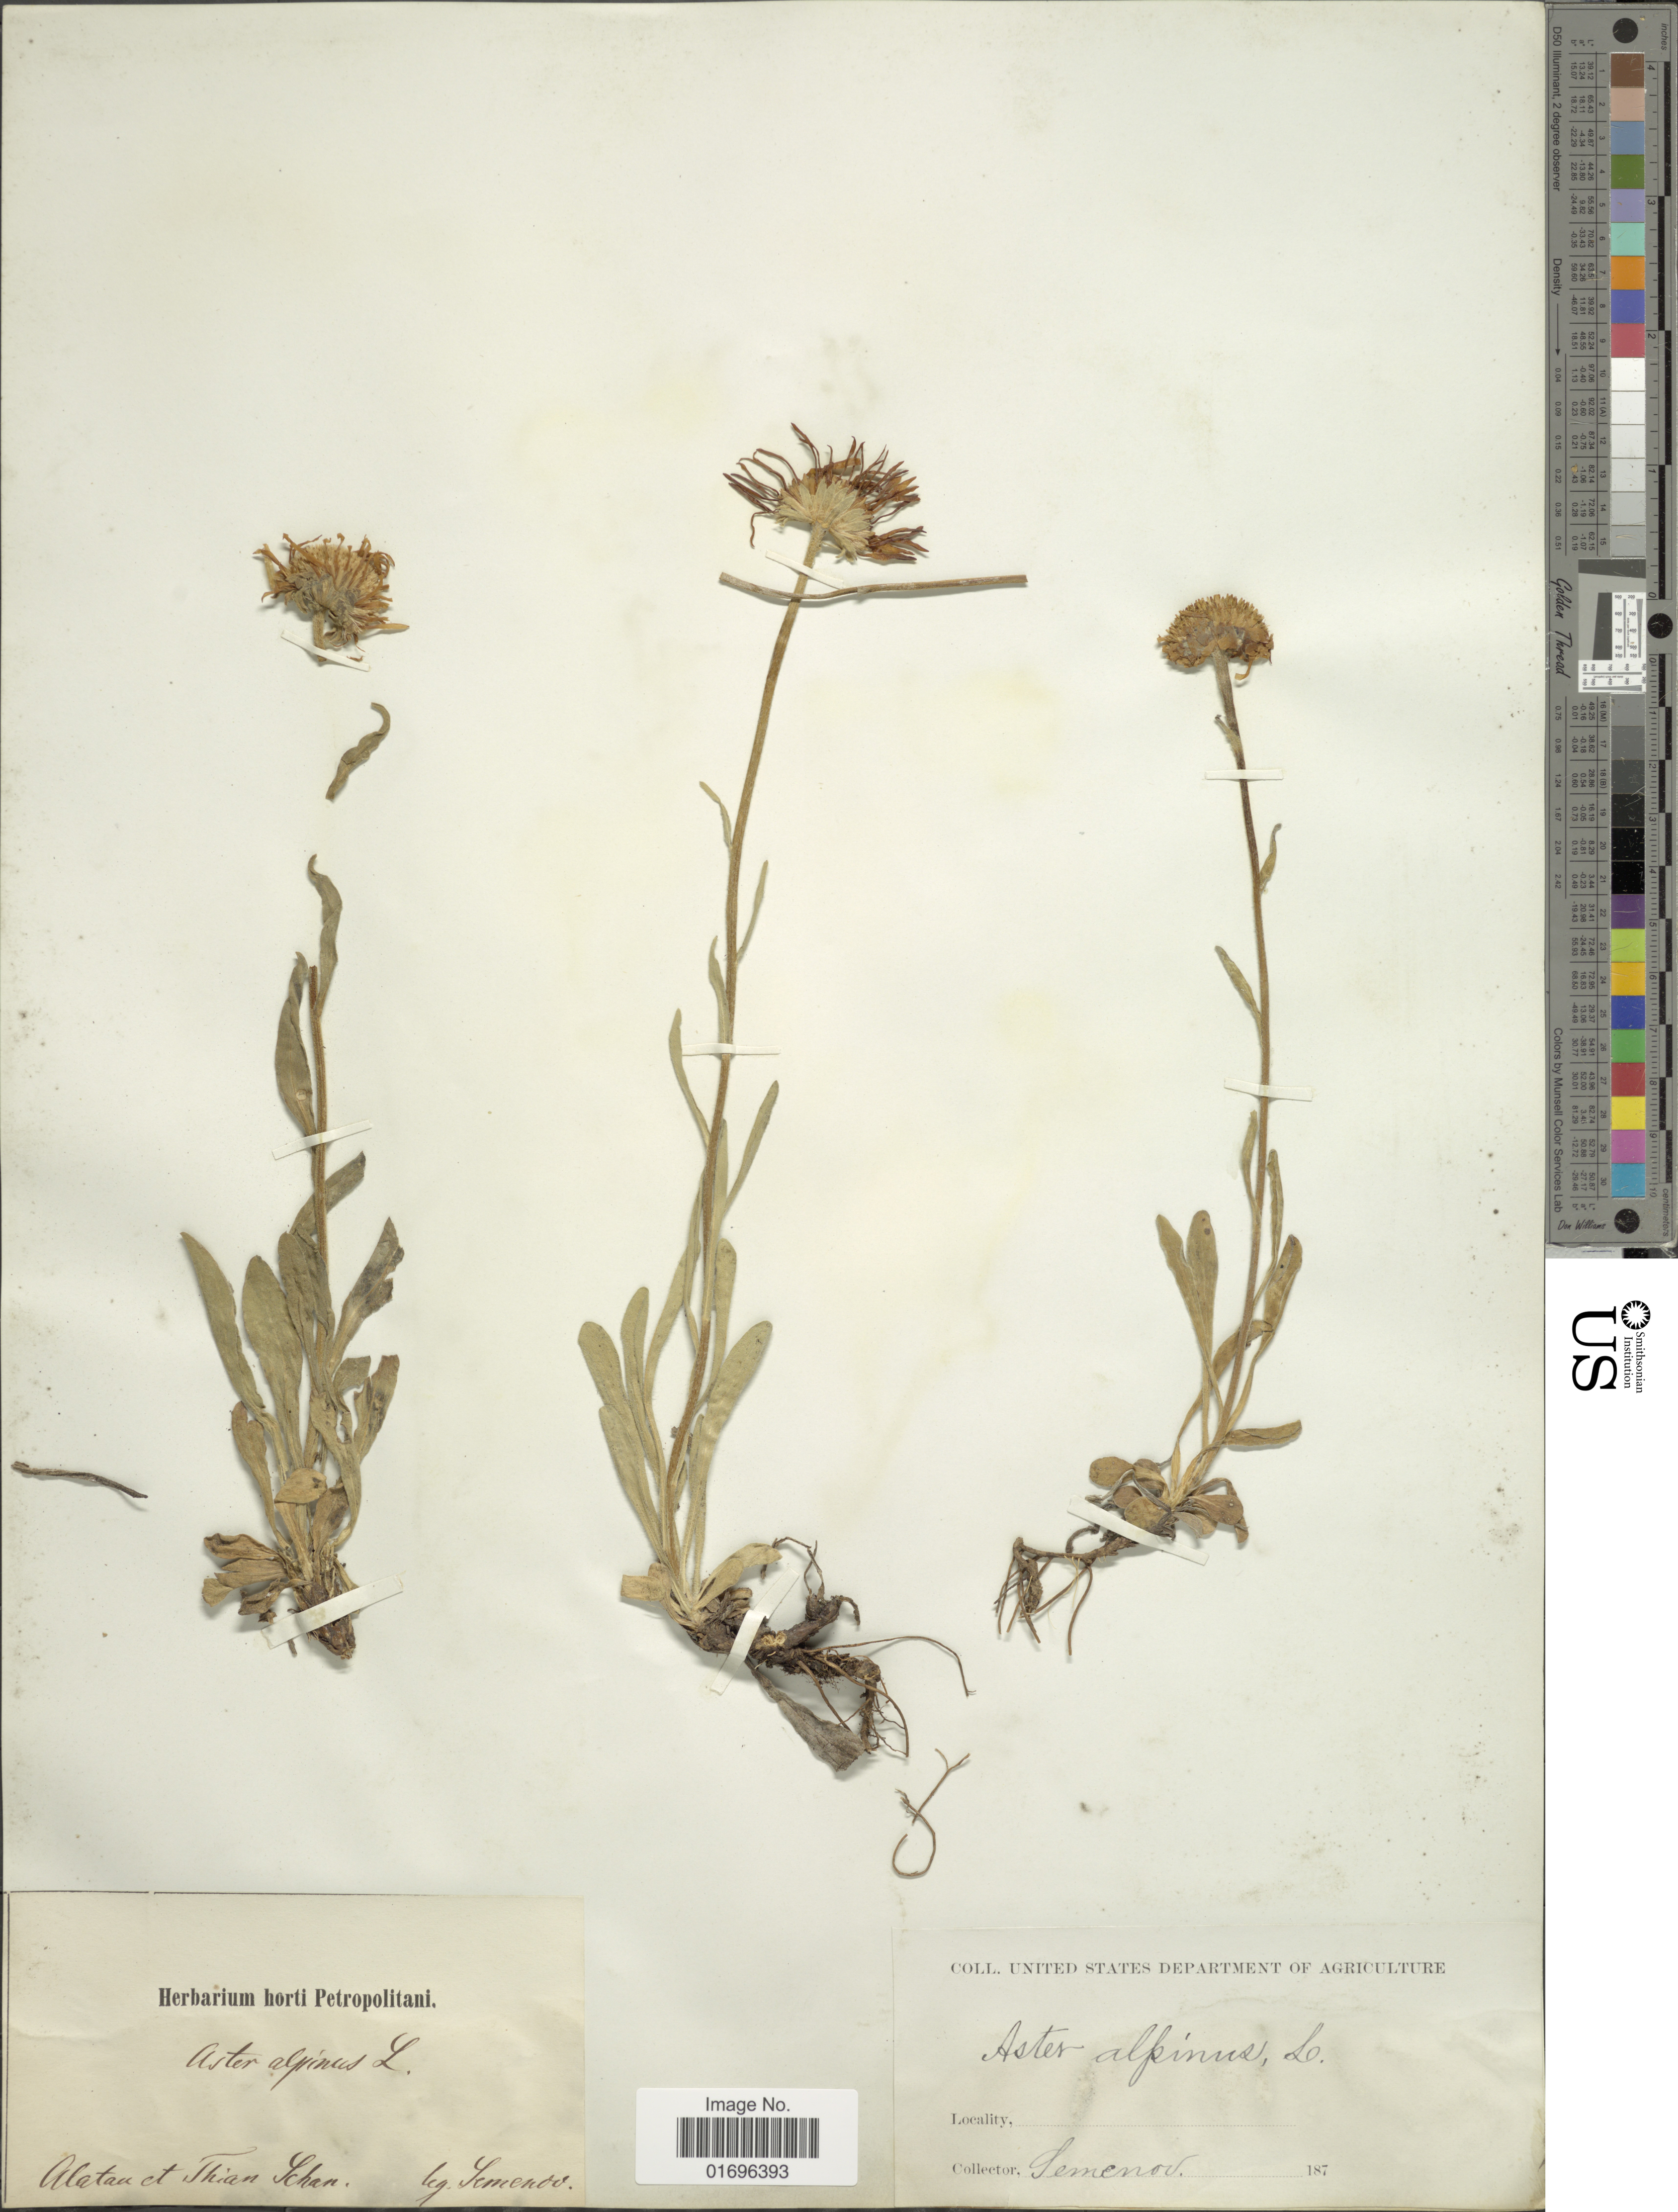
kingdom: Plantae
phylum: Tracheophyta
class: Magnoliopsida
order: Asterales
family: Asteraceae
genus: Aster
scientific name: Aster alpinus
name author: L.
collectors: -- Semenov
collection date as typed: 187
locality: Alatan et Thian Schan. [interpreted]